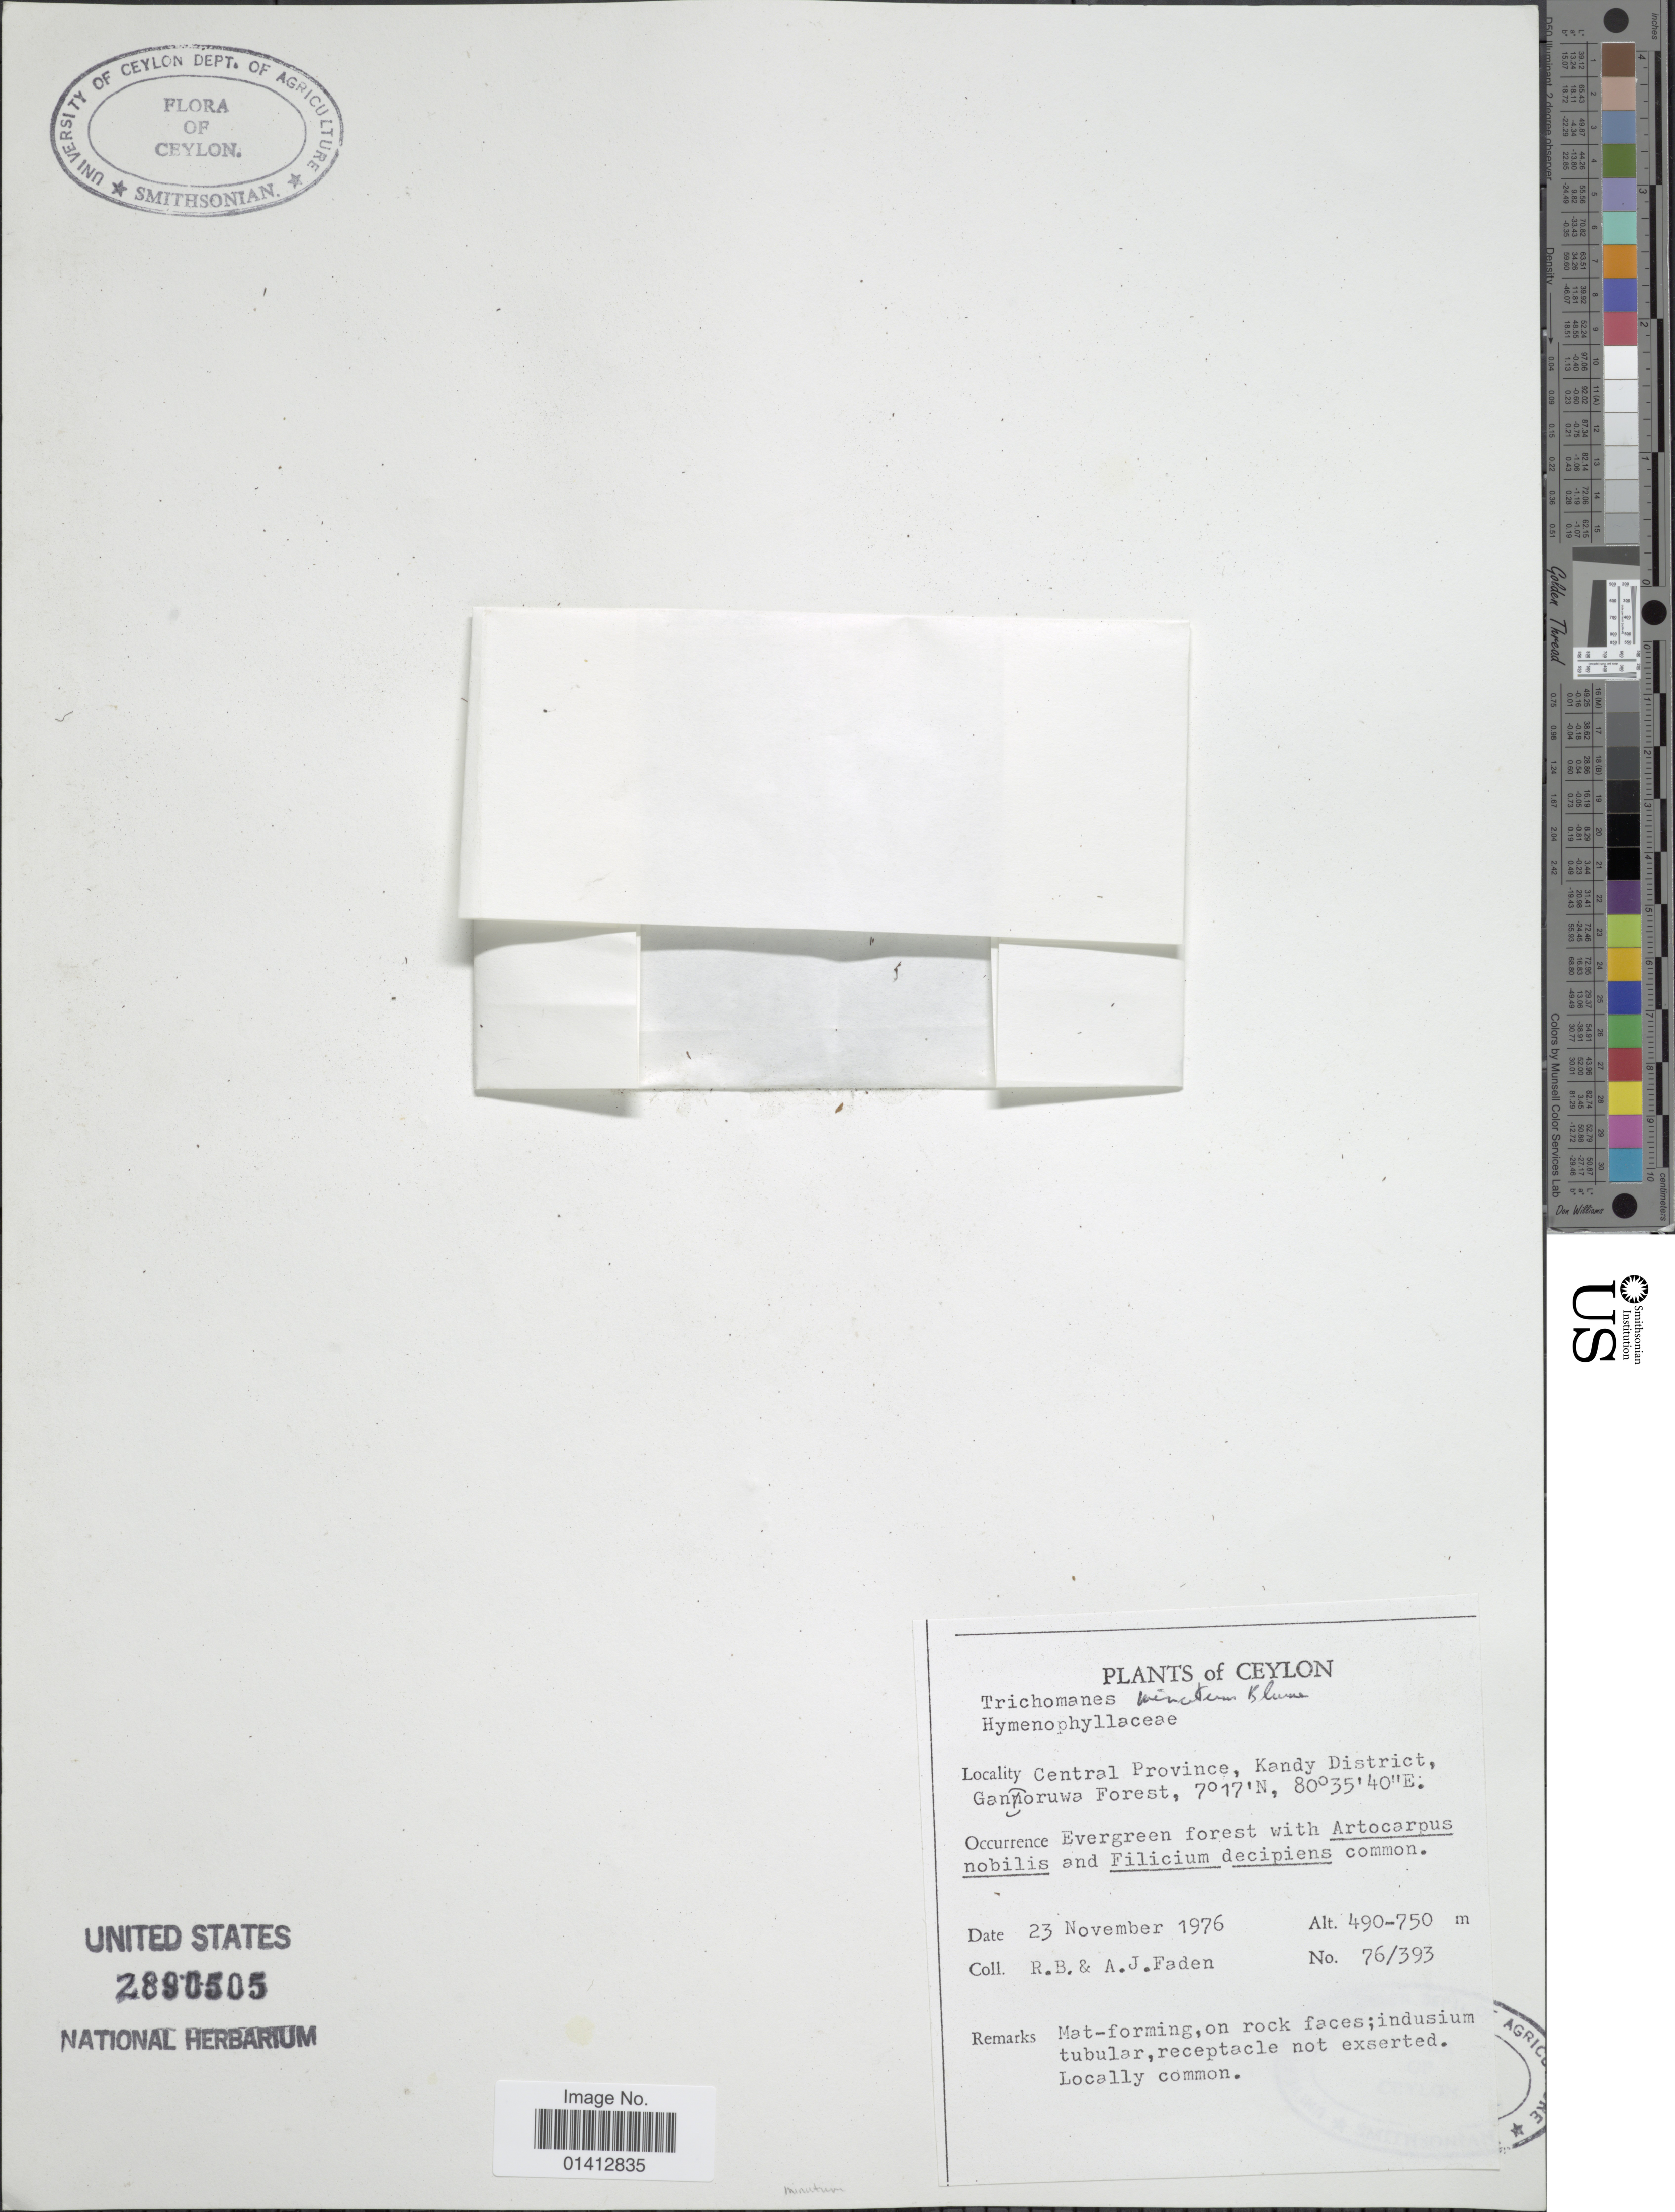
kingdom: Plantae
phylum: Tracheophyta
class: Polypodiopsida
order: Hymenophyllales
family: Hymenophyllaceae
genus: Crepidomanes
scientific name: Crepidomanes minutum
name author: (Blume) K. Iwats.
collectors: R. B. Faden & A. J. Faden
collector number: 76/393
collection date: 1976-11-23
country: Sri Lanka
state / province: Central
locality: Ceylon, Kandy District, Ganoruwa Forest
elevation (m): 490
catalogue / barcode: US 2890505